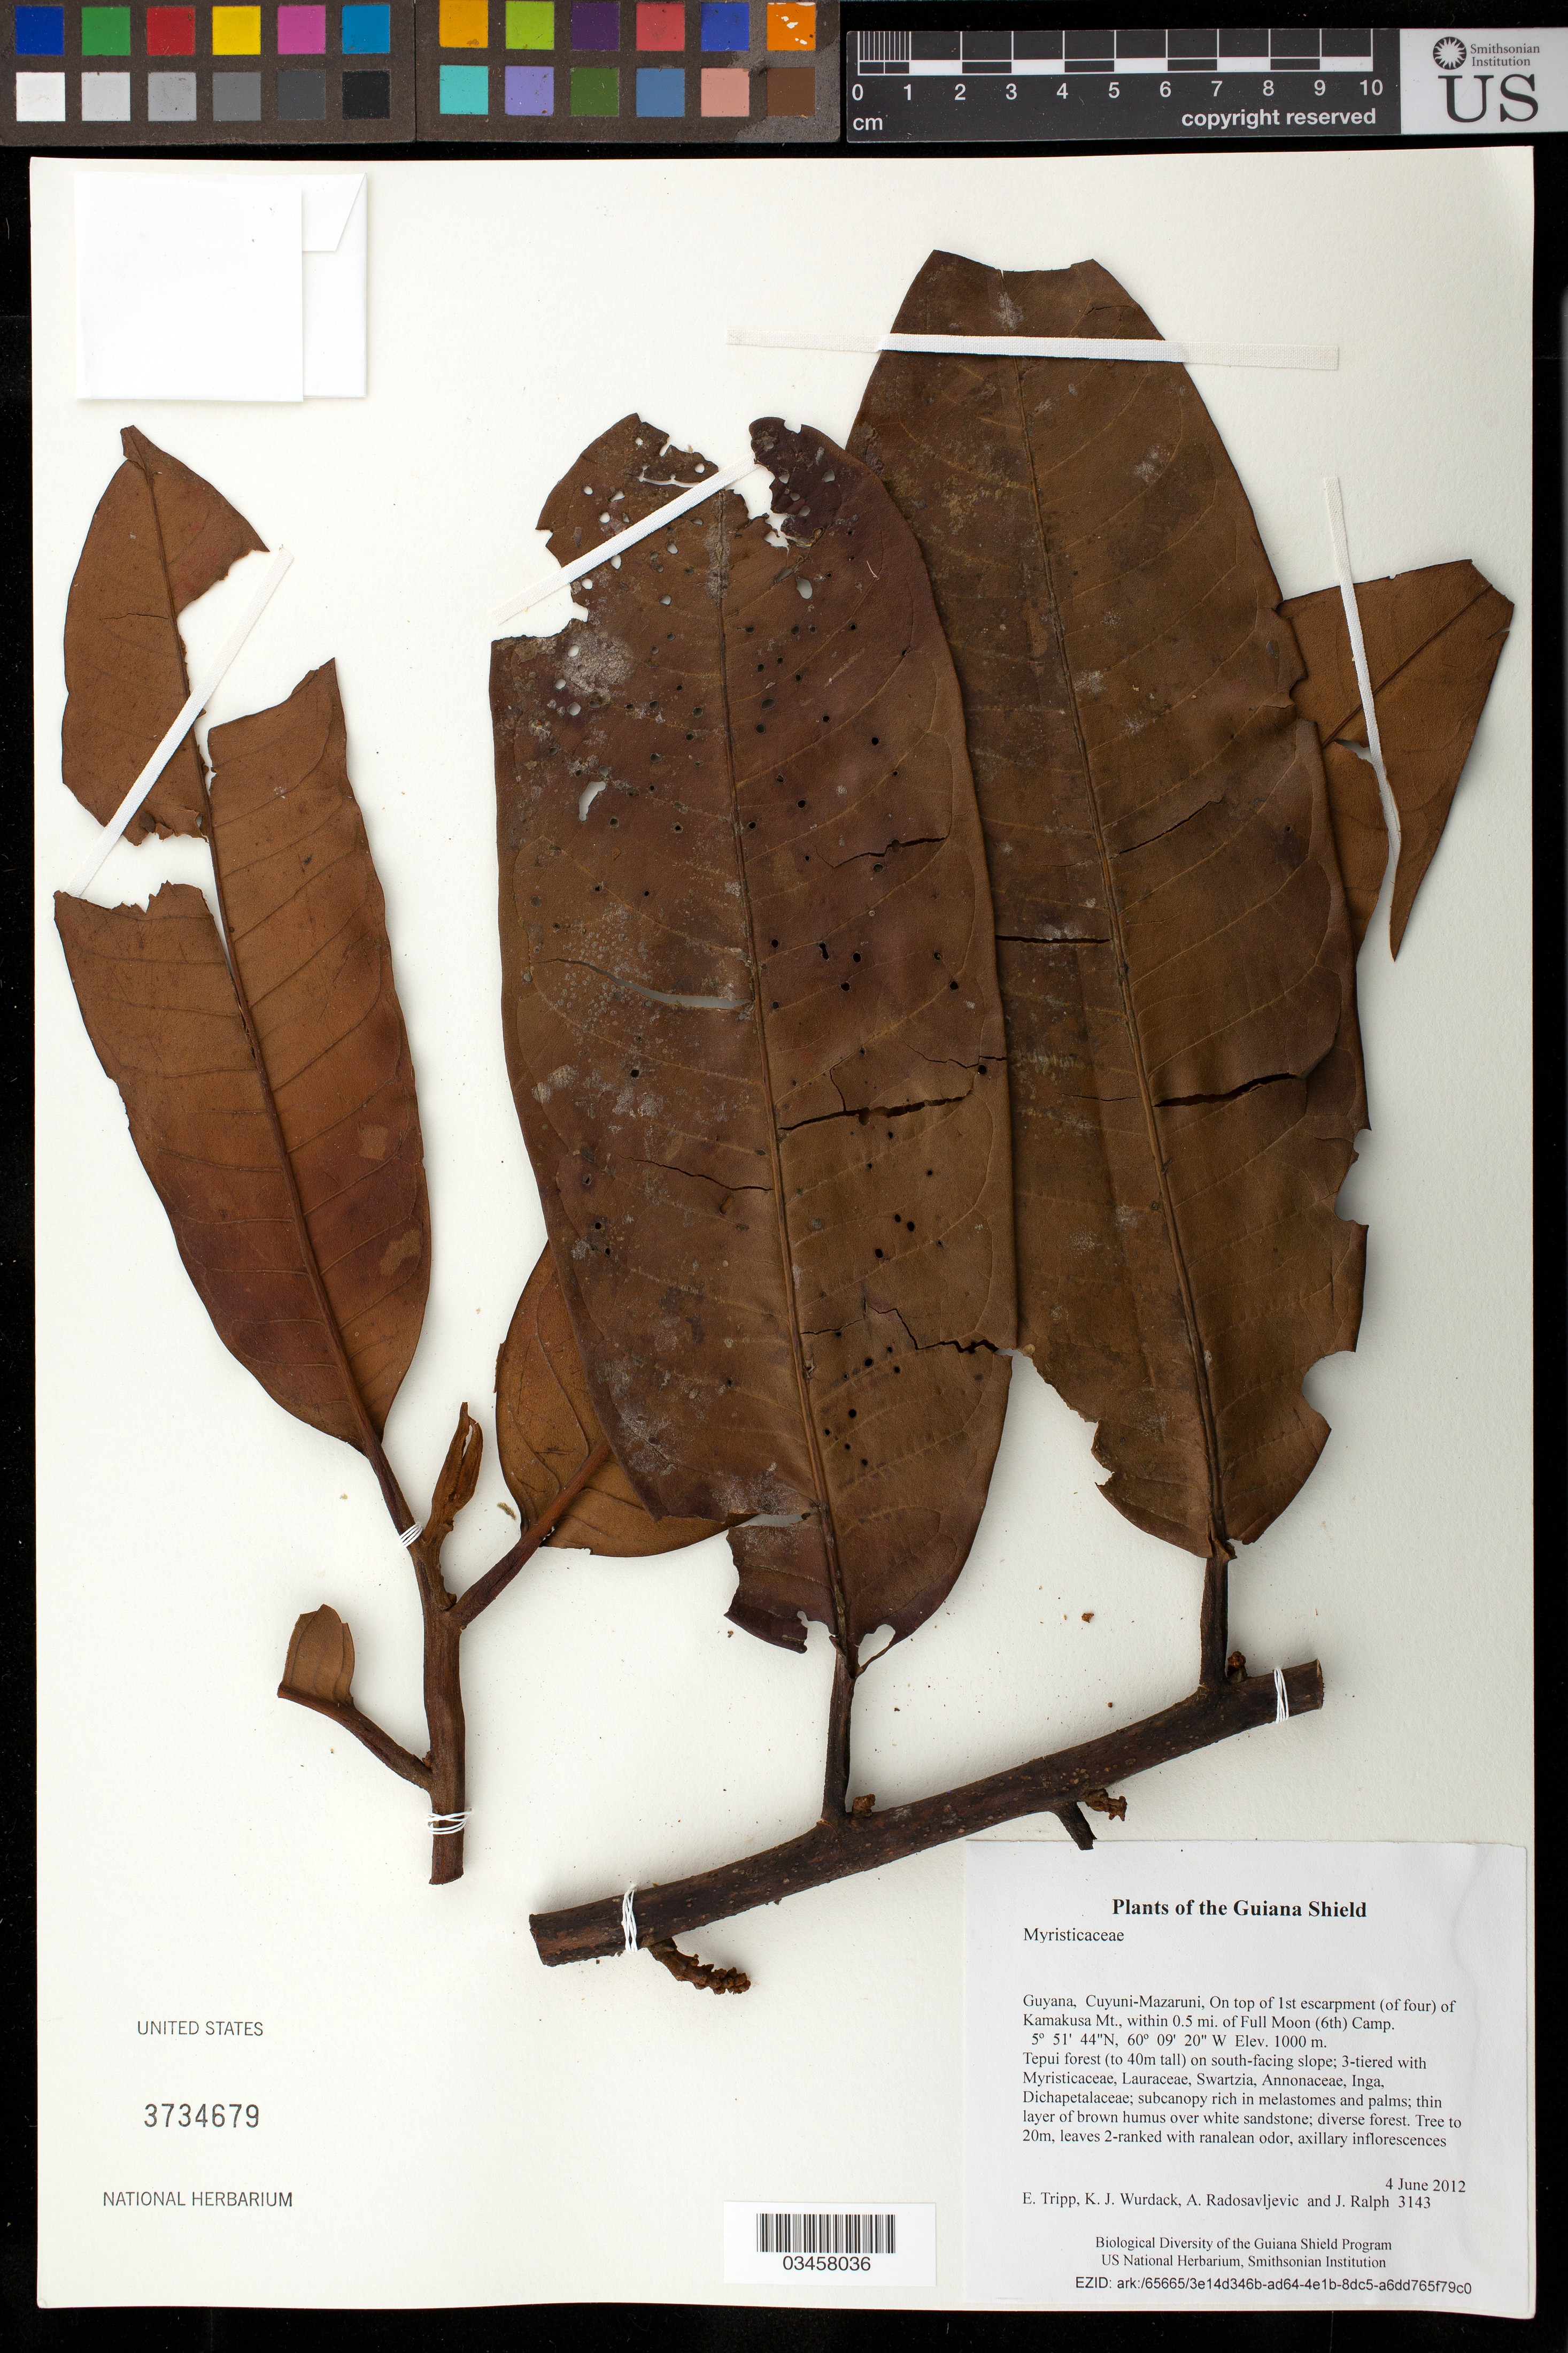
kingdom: Plantae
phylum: Tracheophyta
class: Magnoliopsida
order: Magnoliales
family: Myristicaceae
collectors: E. Tripp, K. Wurdack, A. Radosavljevic & J. Ralph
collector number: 3143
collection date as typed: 4 June 2012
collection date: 2012-06-04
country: Guyana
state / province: Cuyuni-Mazaruni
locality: On top of 1st escarpment (of four) of Kamakusa Mt., within 0.5 mi. of Full Moon (6th) Camp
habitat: Tepui forest (to 40m tall) on south-facing slope; 3-tiered with Myristicaceae, Lauraceae, Swartzia, Annonaceae, Inga, Dichapetalaceae; subcanopy rich in melastomes and palms; thin layer of brown humus over white sandstone; diverse forest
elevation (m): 1000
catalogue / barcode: US 3734679